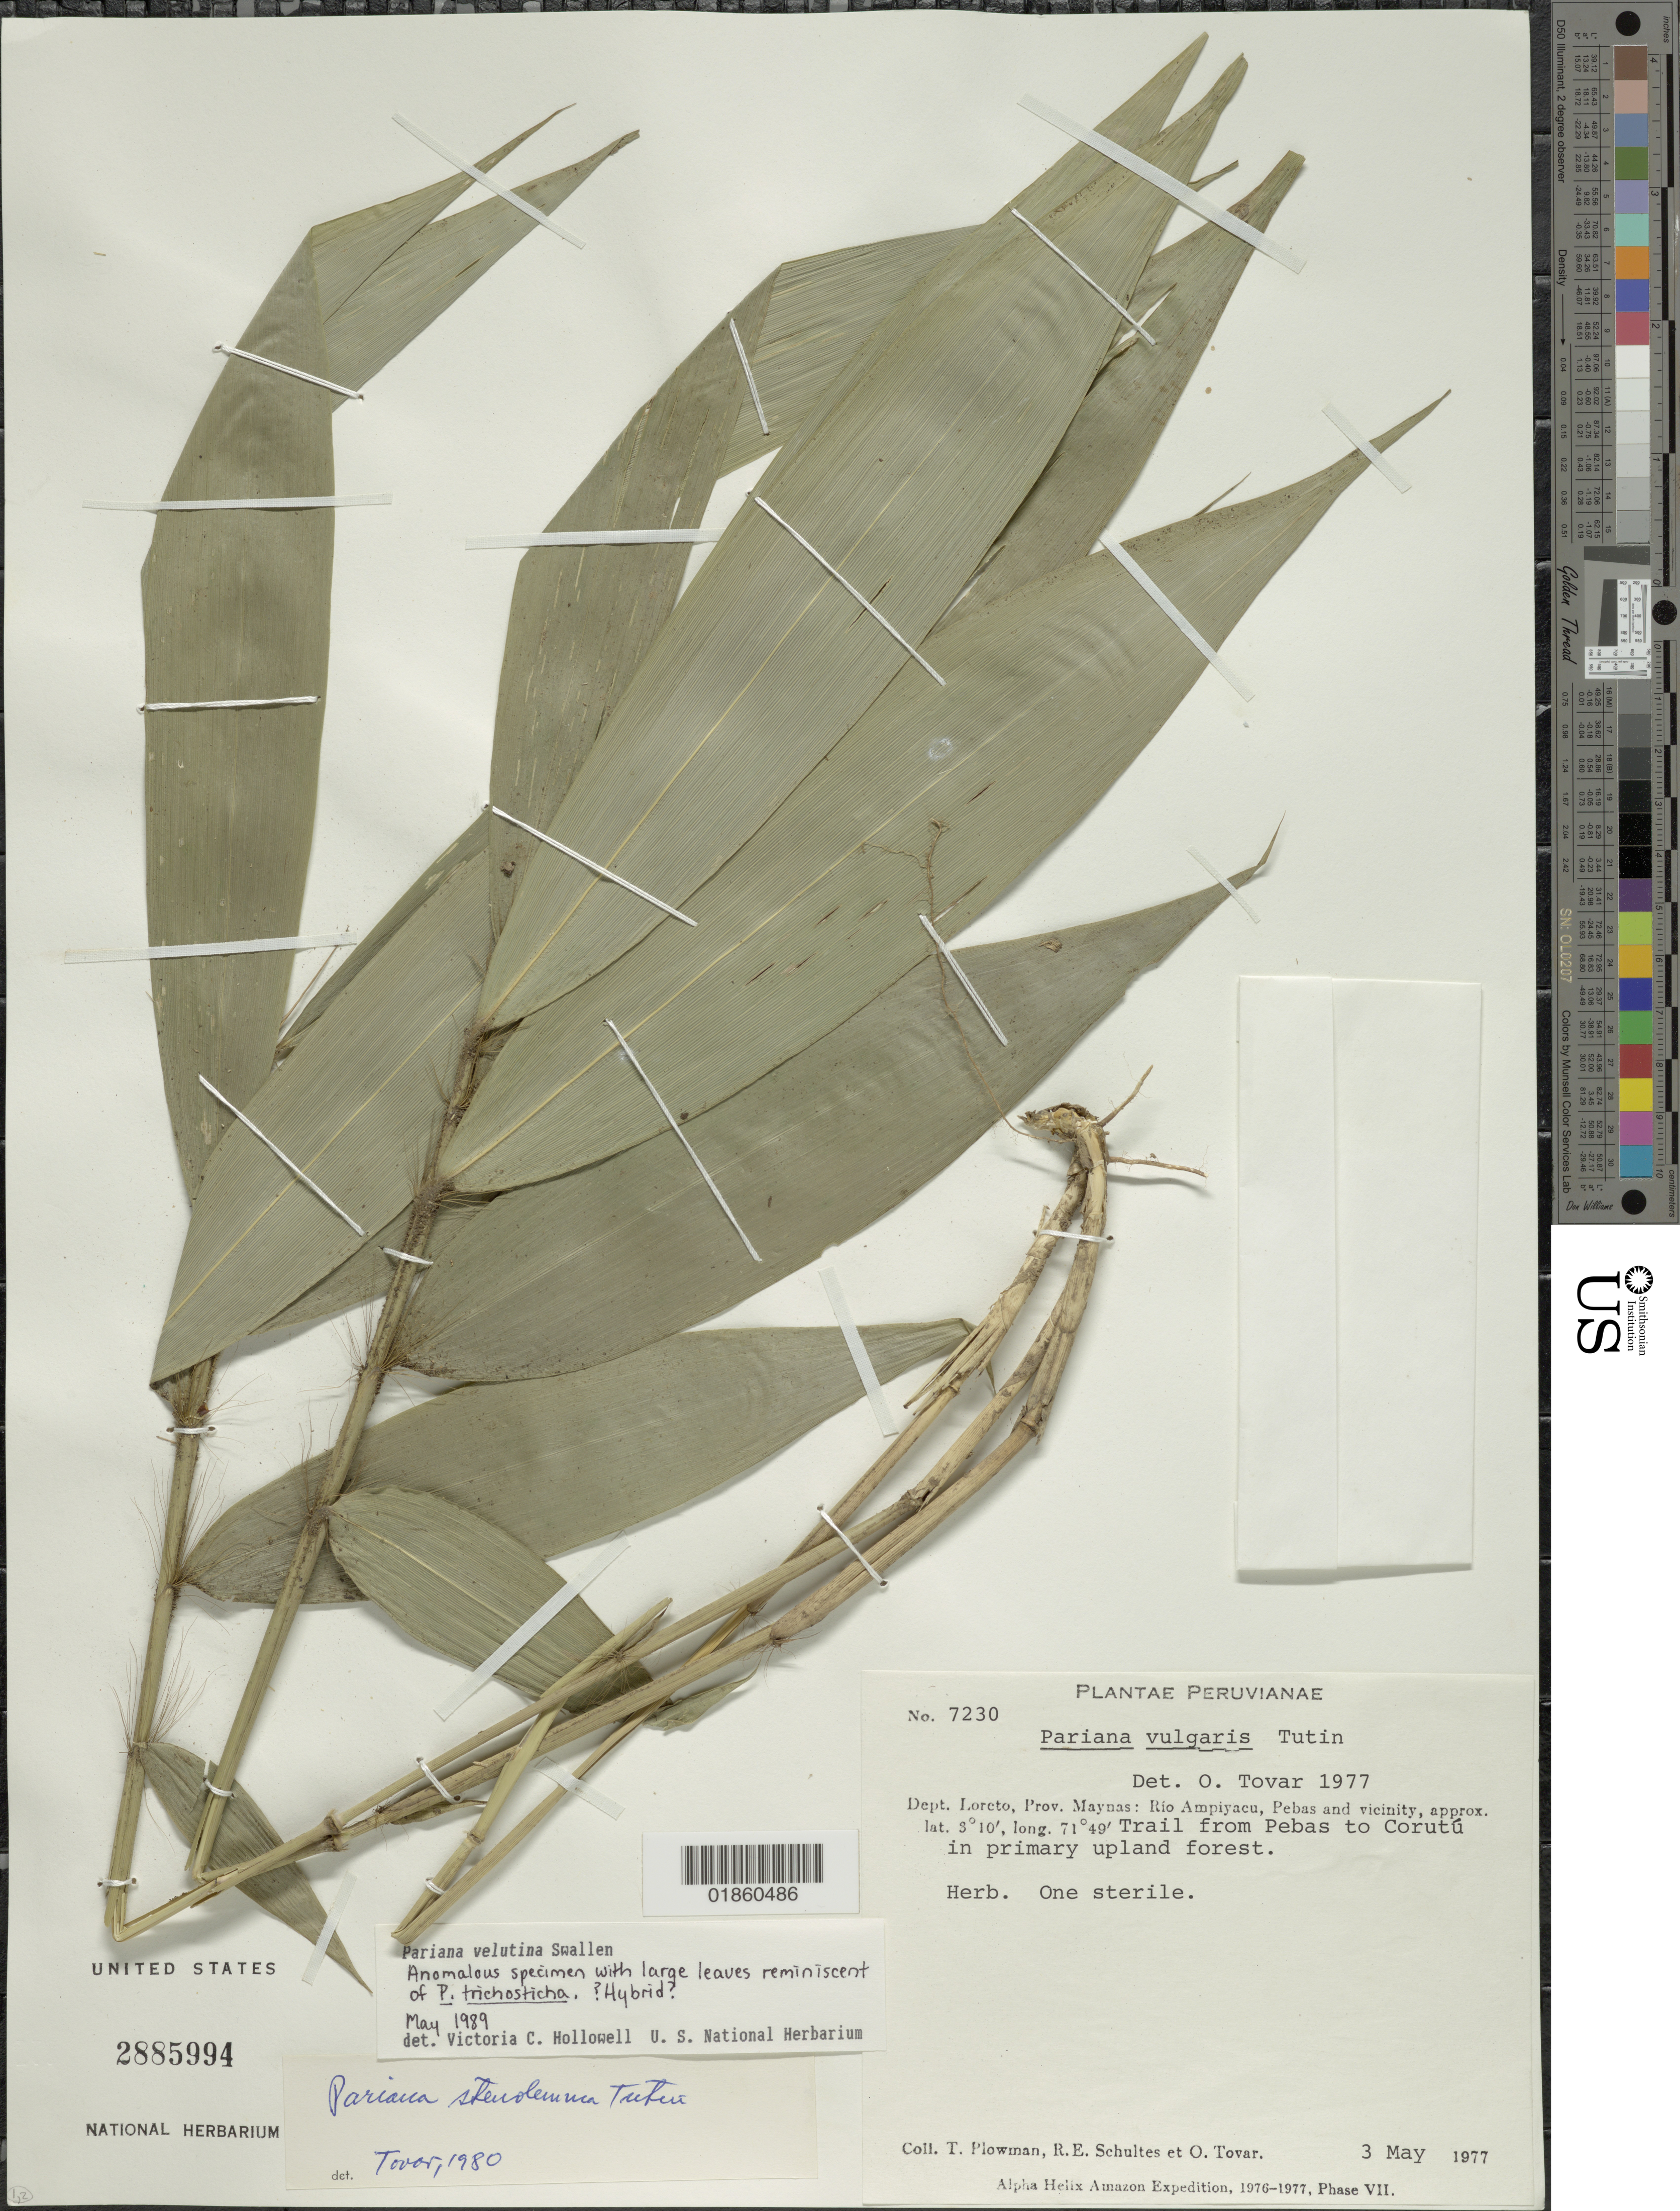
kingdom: Plantae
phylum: Tracheophyta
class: Liliopsida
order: Poales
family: Poaceae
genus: Pariana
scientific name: Pariana velutina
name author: Swallen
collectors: T. Plowman, R. E. Schultes & Ó. Tovar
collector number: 7230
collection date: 1977-05-03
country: Peru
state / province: Loreto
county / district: Maynas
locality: Rio Ampiyacu, Pebas and vicinity. Trail from Pebas to Corutu.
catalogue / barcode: US 2885994